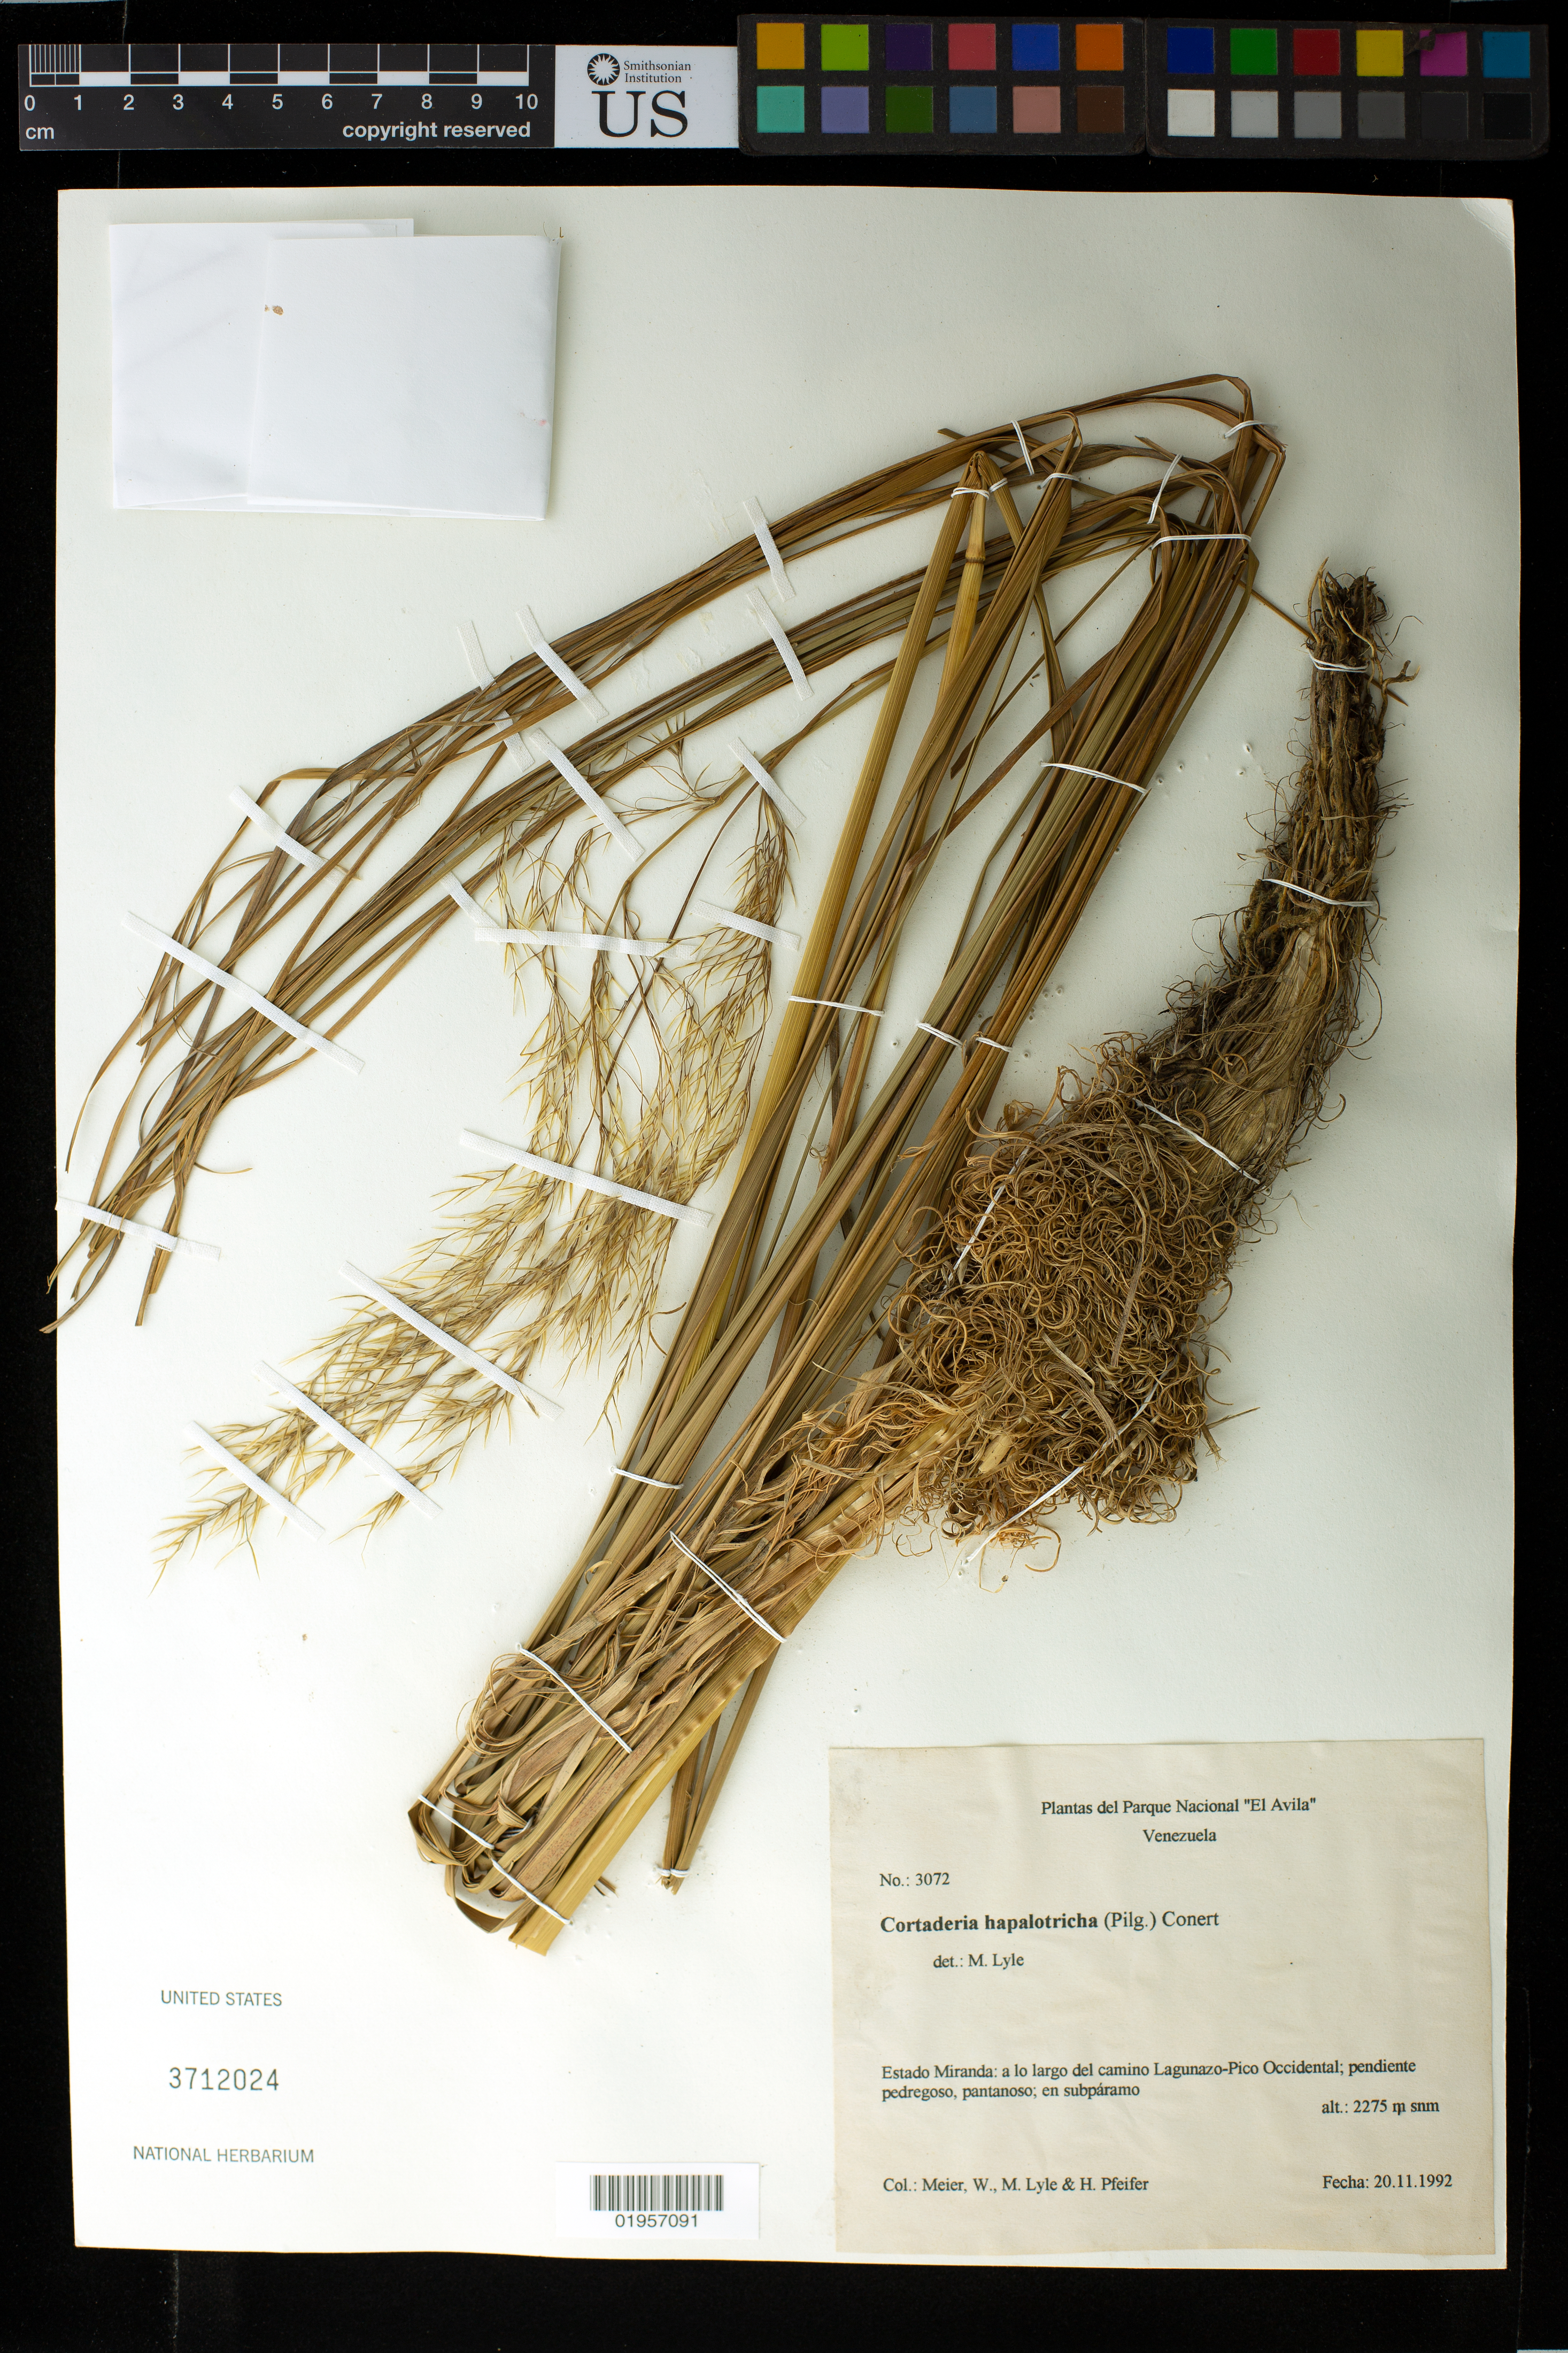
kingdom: Plantae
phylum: Tracheophyta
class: Liliopsida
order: Poales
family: Poaceae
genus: Cortaderia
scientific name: Cortaderia hapalotricha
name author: (Pilg.) Conert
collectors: W. Meier, H. Pfeifer & M. Lyle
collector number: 3072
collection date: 1992-11-20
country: Venezuela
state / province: Miranda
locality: A lo largo del camino Lagunazo-Pico Occidental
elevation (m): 2275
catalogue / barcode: US 3712024